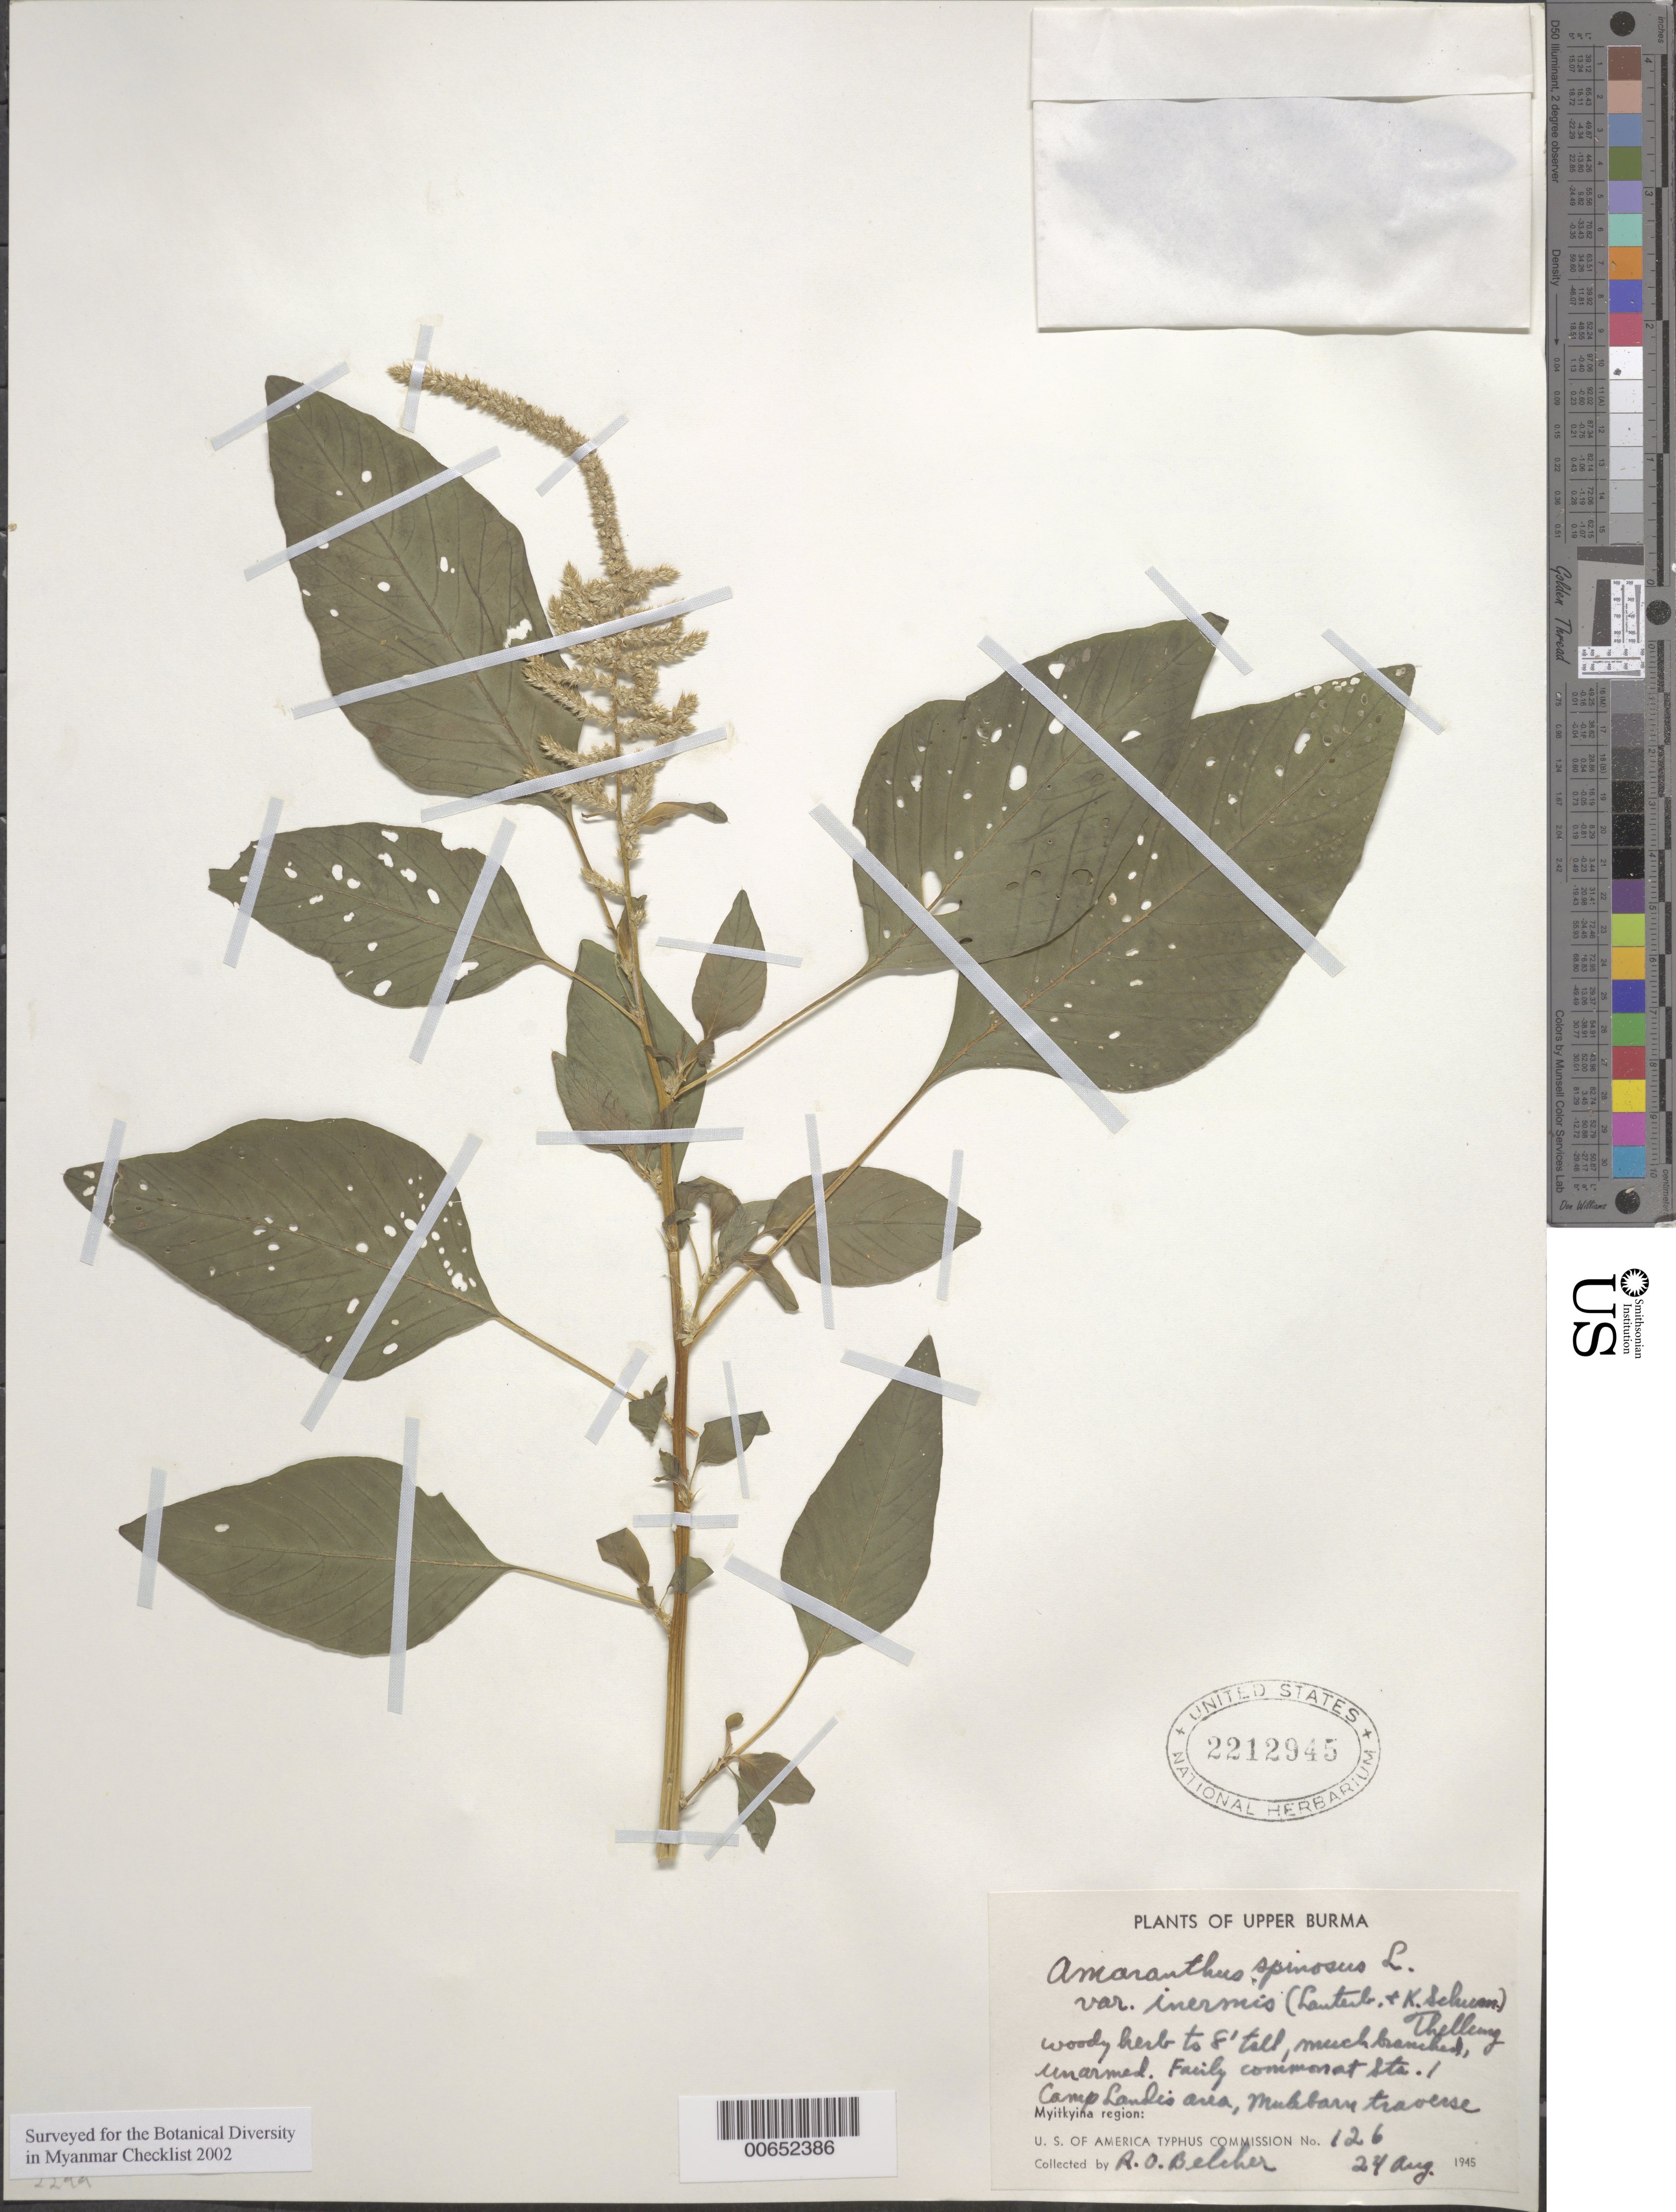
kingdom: Plantae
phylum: Tracheophyta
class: Magnoliopsida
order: Caryophyllales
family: Amaranthaceae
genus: Amaranthus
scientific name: Amaranthus spinosus f. inermis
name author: Lauterb. & K. Schum.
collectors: R. Belcher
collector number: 126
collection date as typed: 24 Aug 1945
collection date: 1945-08-24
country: Myanmar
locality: Upper Burma, Camp Landis area, Mule Barn Traverse.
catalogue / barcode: US 2212945